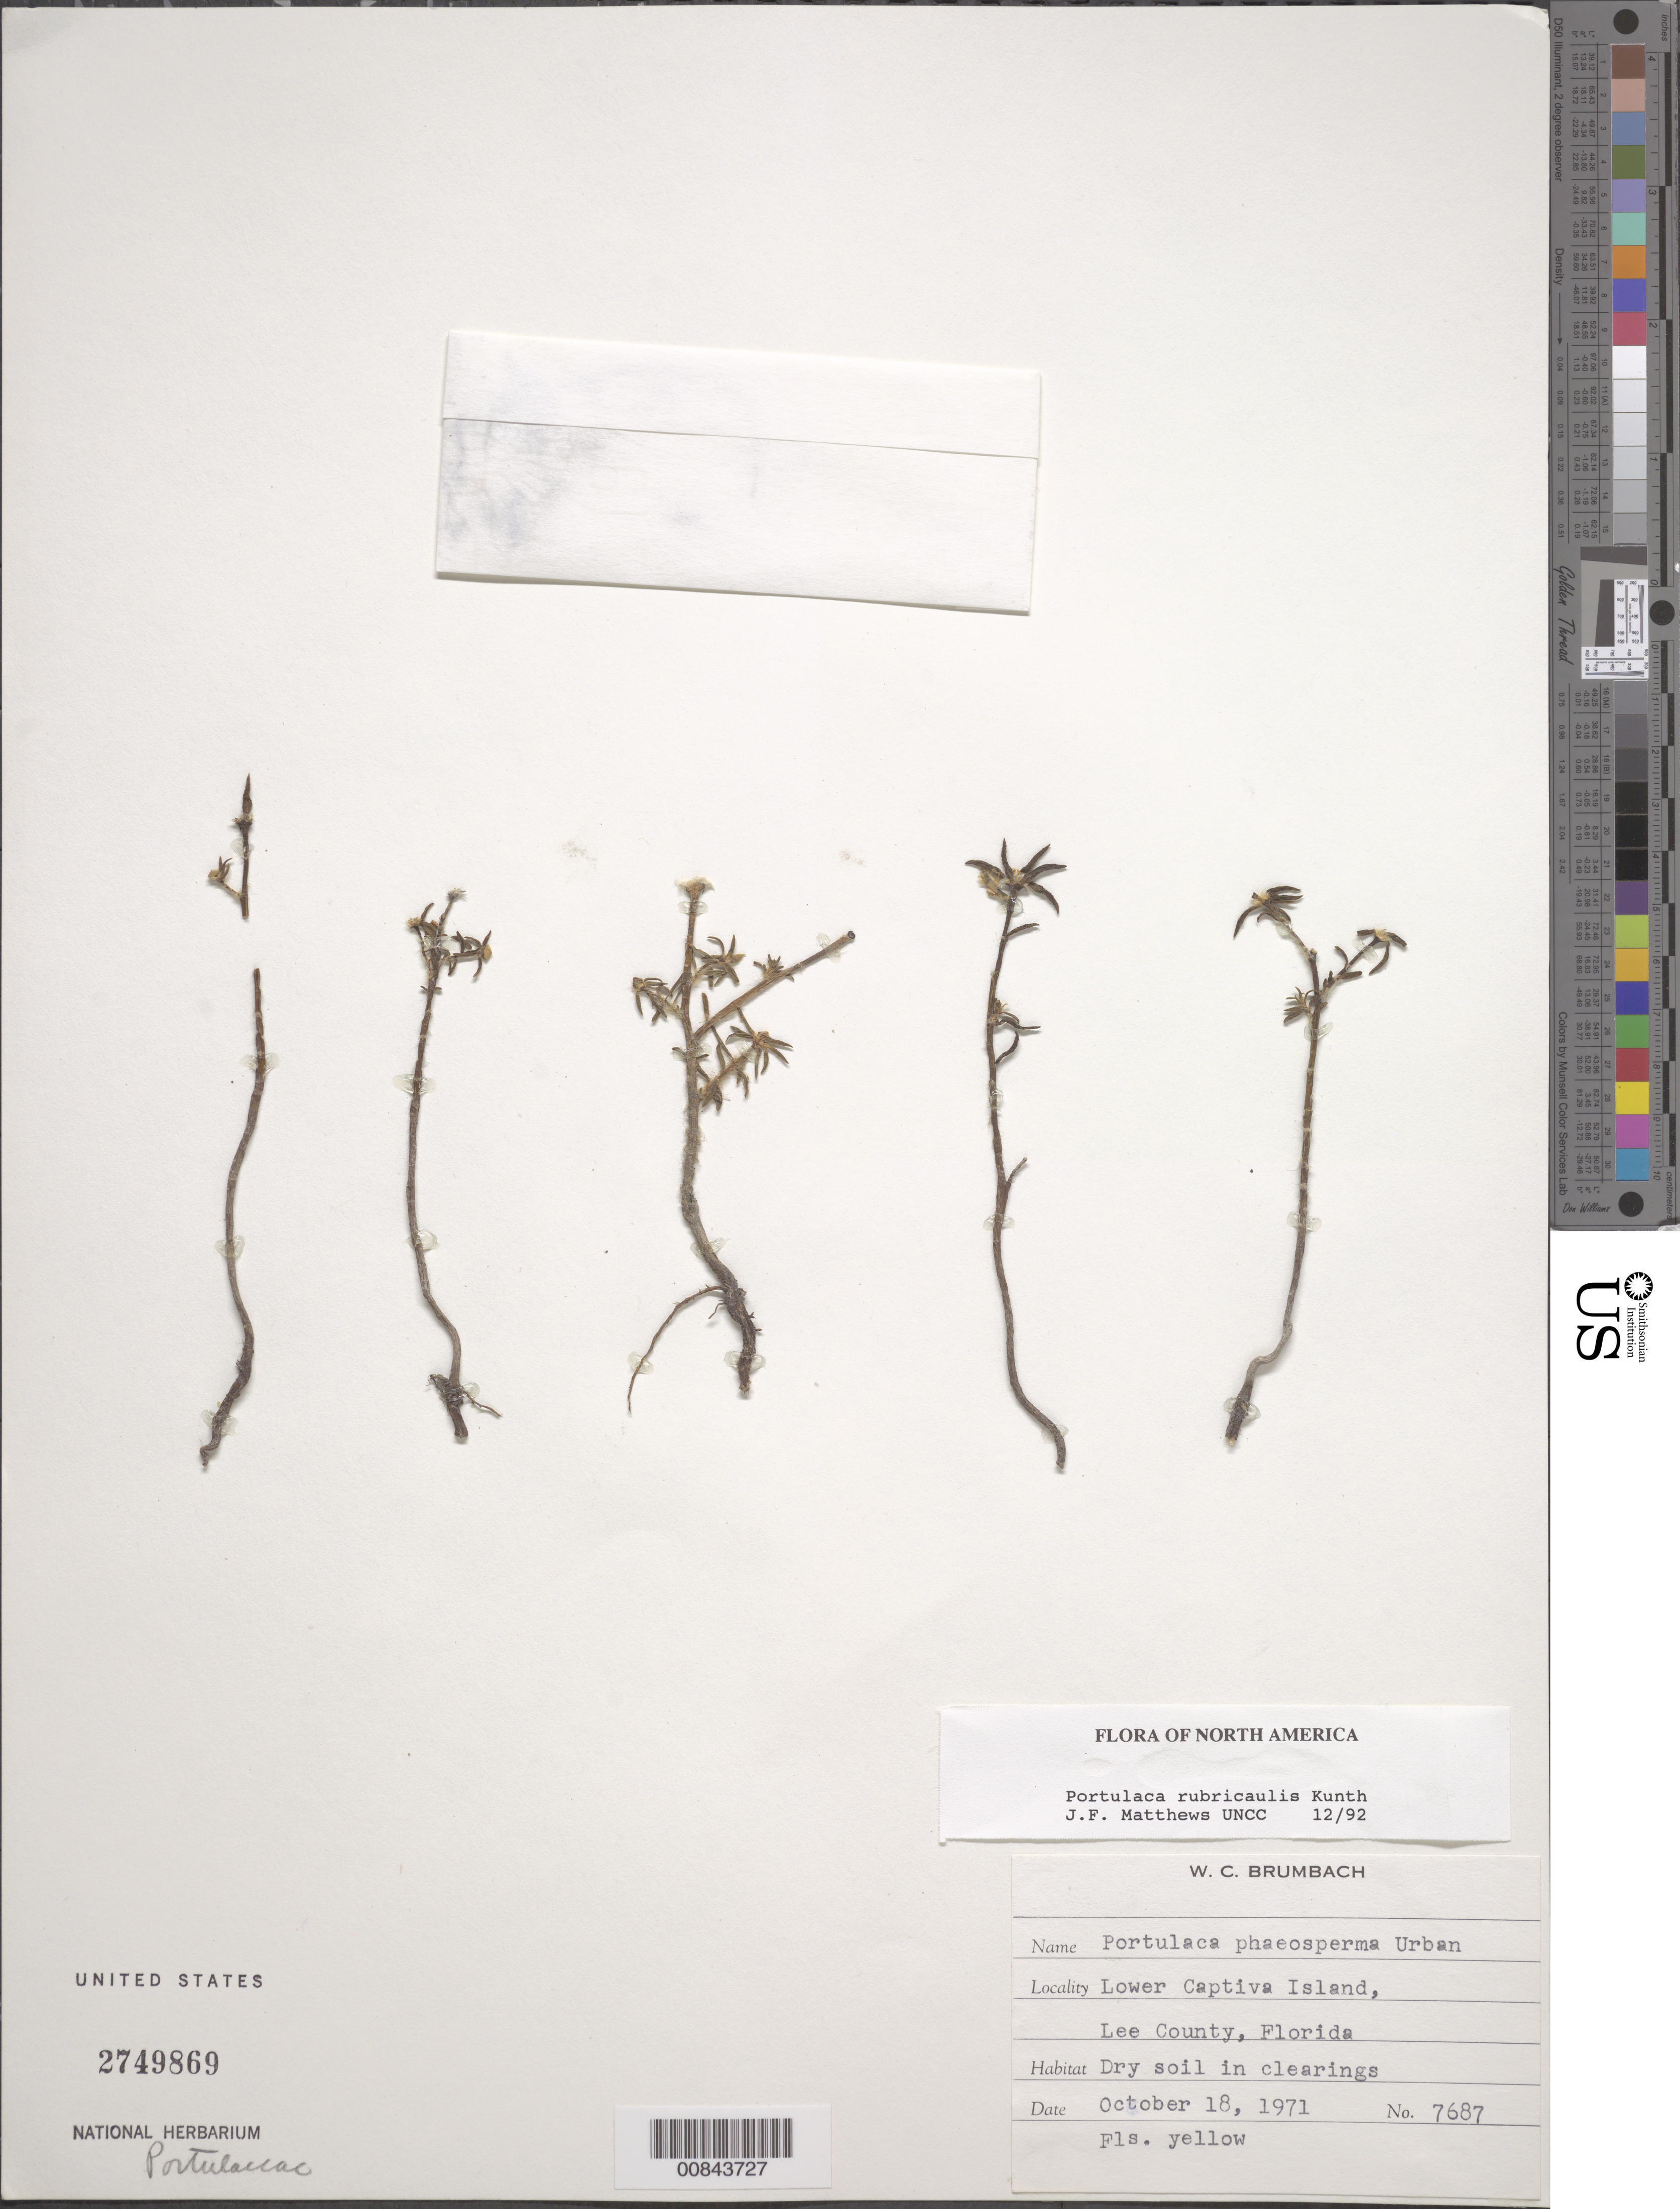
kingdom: Plantae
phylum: Tracheophyta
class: Magnoliopsida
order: Caryophyllales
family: Portulacaceae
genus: Portulaca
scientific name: Portulaca rubricaulis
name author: Kunth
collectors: W. C. Brumbach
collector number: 7687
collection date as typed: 18 Oct 1971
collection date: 1971-10-18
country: United States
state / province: Florida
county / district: Lee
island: Captiva Island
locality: Lower Captiva Island.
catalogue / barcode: US 2749869-2